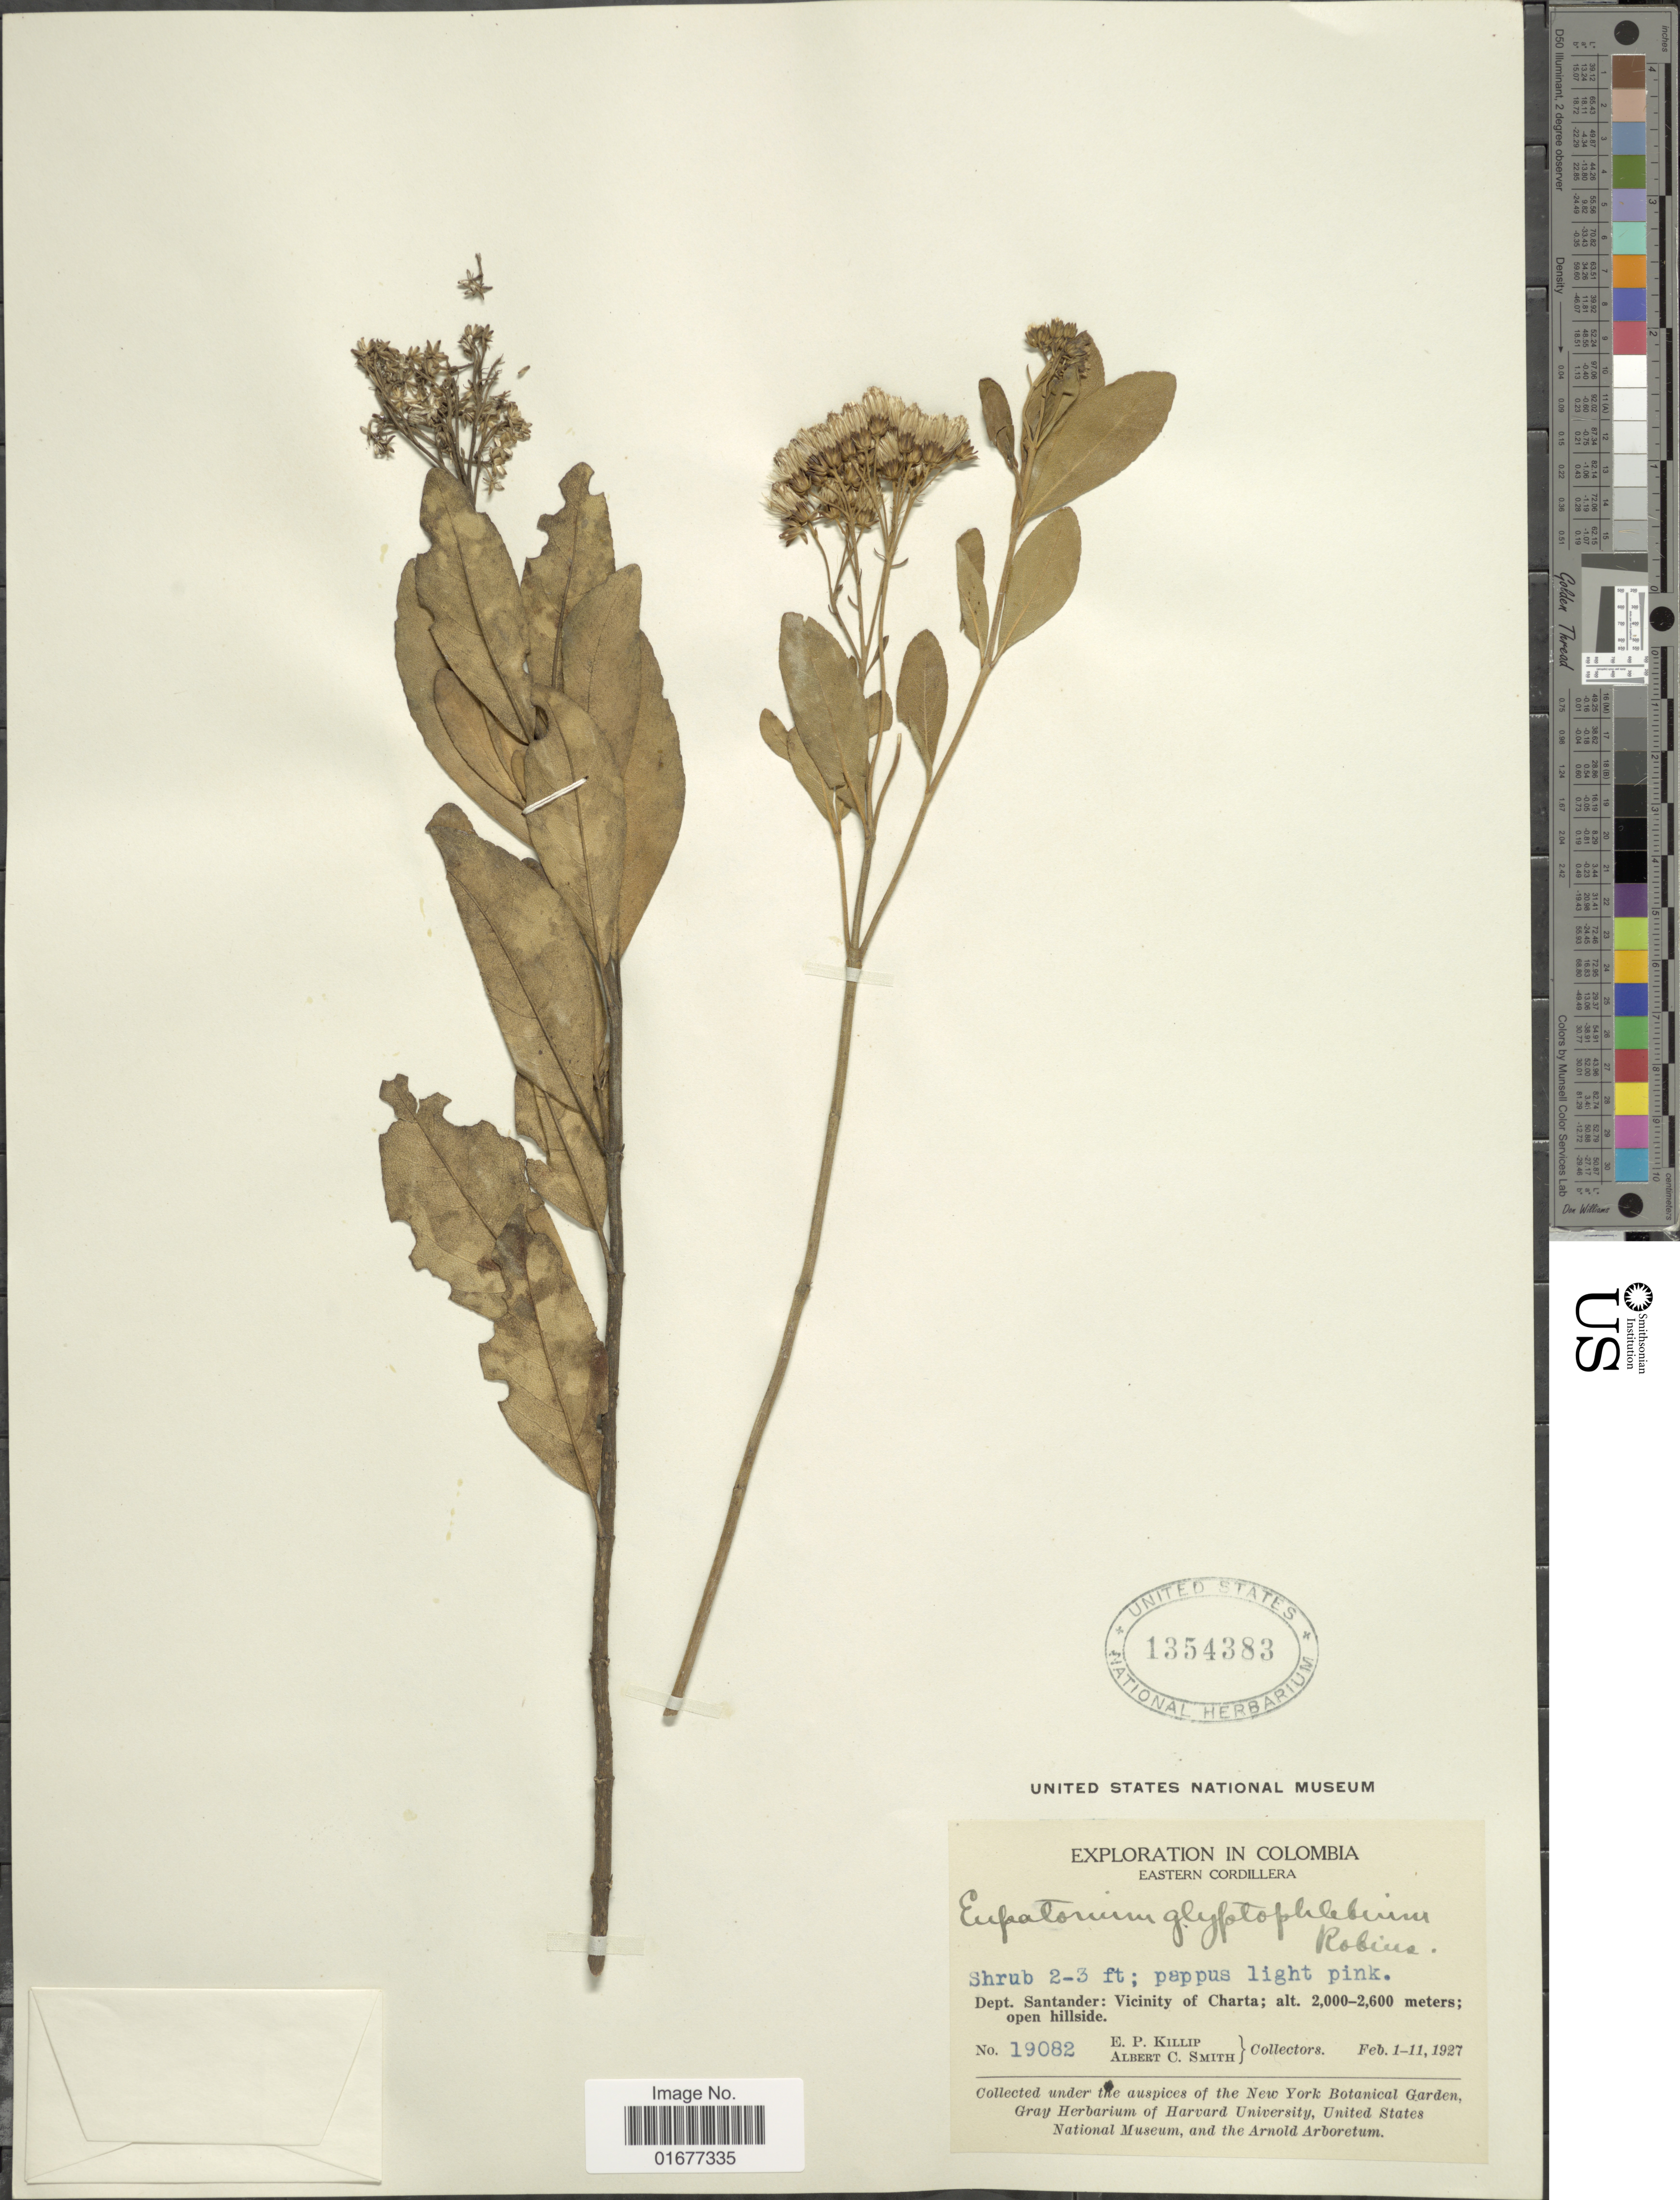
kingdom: Plantae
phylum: Tracheophyta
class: Magnoliopsida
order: Asterales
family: Asteraceae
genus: Ageratina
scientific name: Ageratina glyptophlebia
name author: (B.L. Rob.) R.M. King & H. Rob.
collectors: E. P. Killip & A. C. Smith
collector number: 19082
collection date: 1927-01-11/1927-02-01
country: Colombia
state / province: Santander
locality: Eastern Cordillera, Vicinity of Charta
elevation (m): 2000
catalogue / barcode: US 1354383